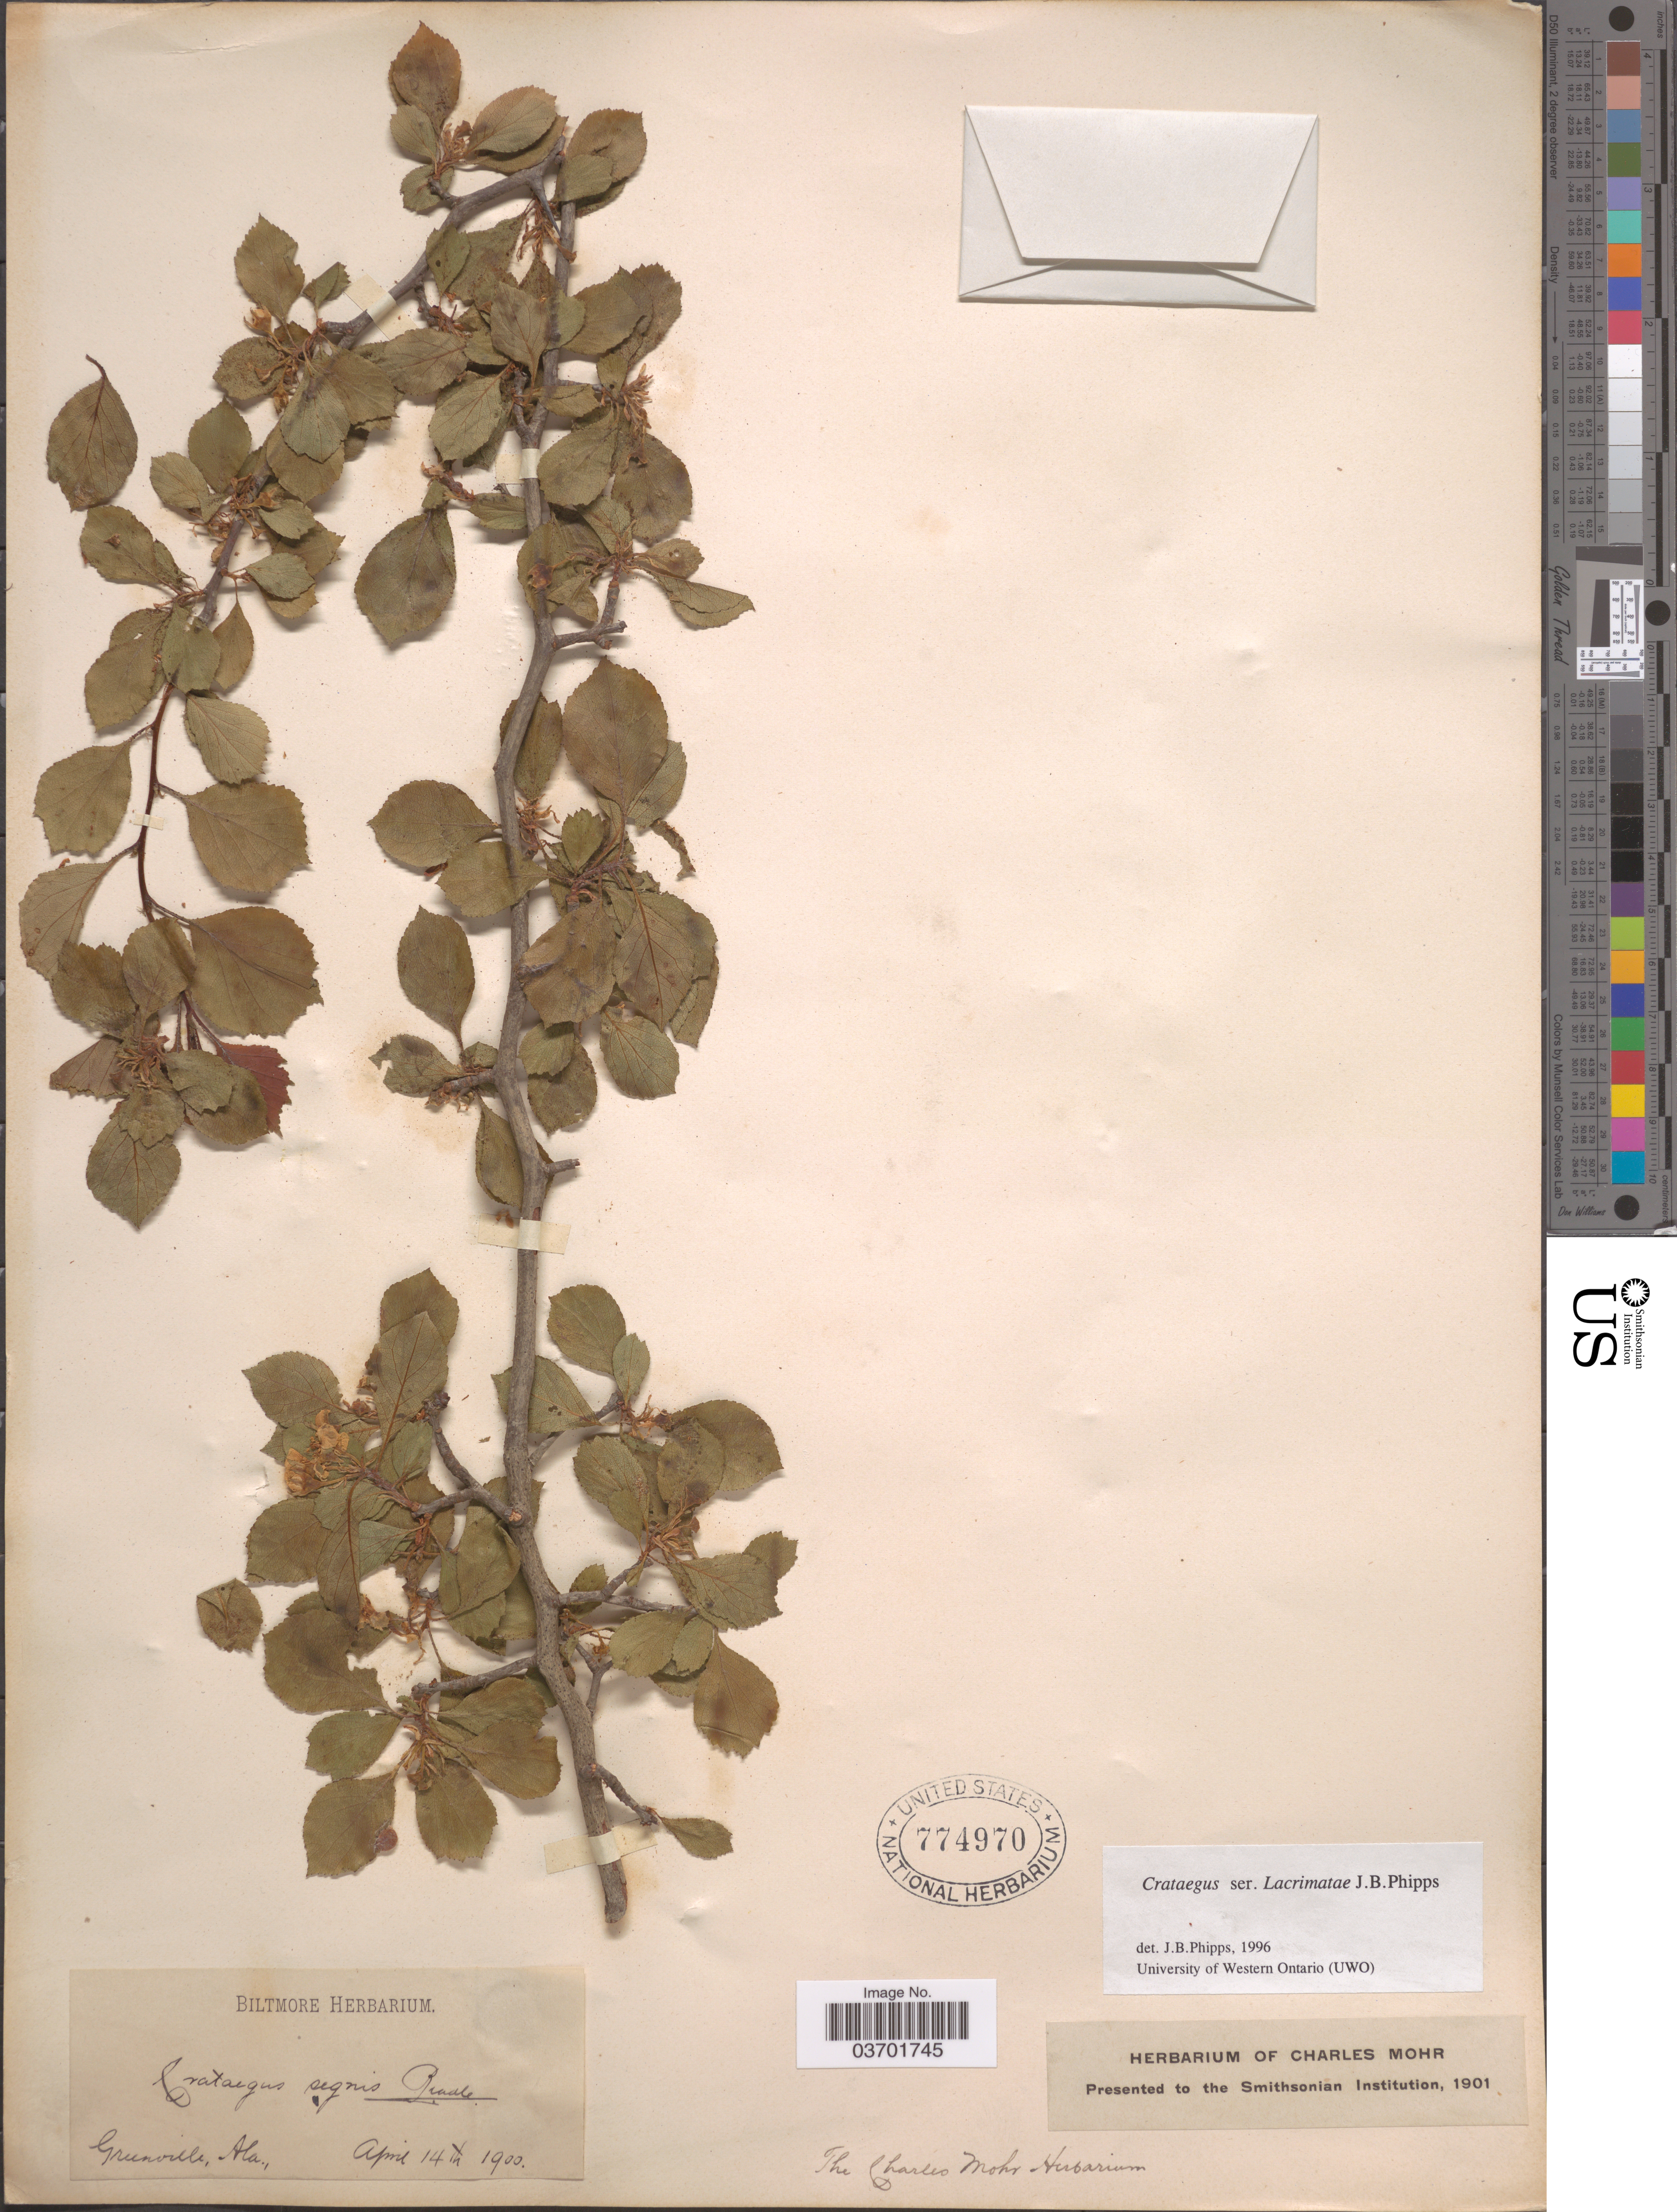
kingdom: Plantae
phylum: Tracheophyta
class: Magnoliopsida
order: Rosales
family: Rosaceae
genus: Crataegus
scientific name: Crataegus segnis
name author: Beadle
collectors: ex herb. Biltmore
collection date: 1900-04-14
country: United States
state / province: Alabama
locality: Greenville.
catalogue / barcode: US 774970